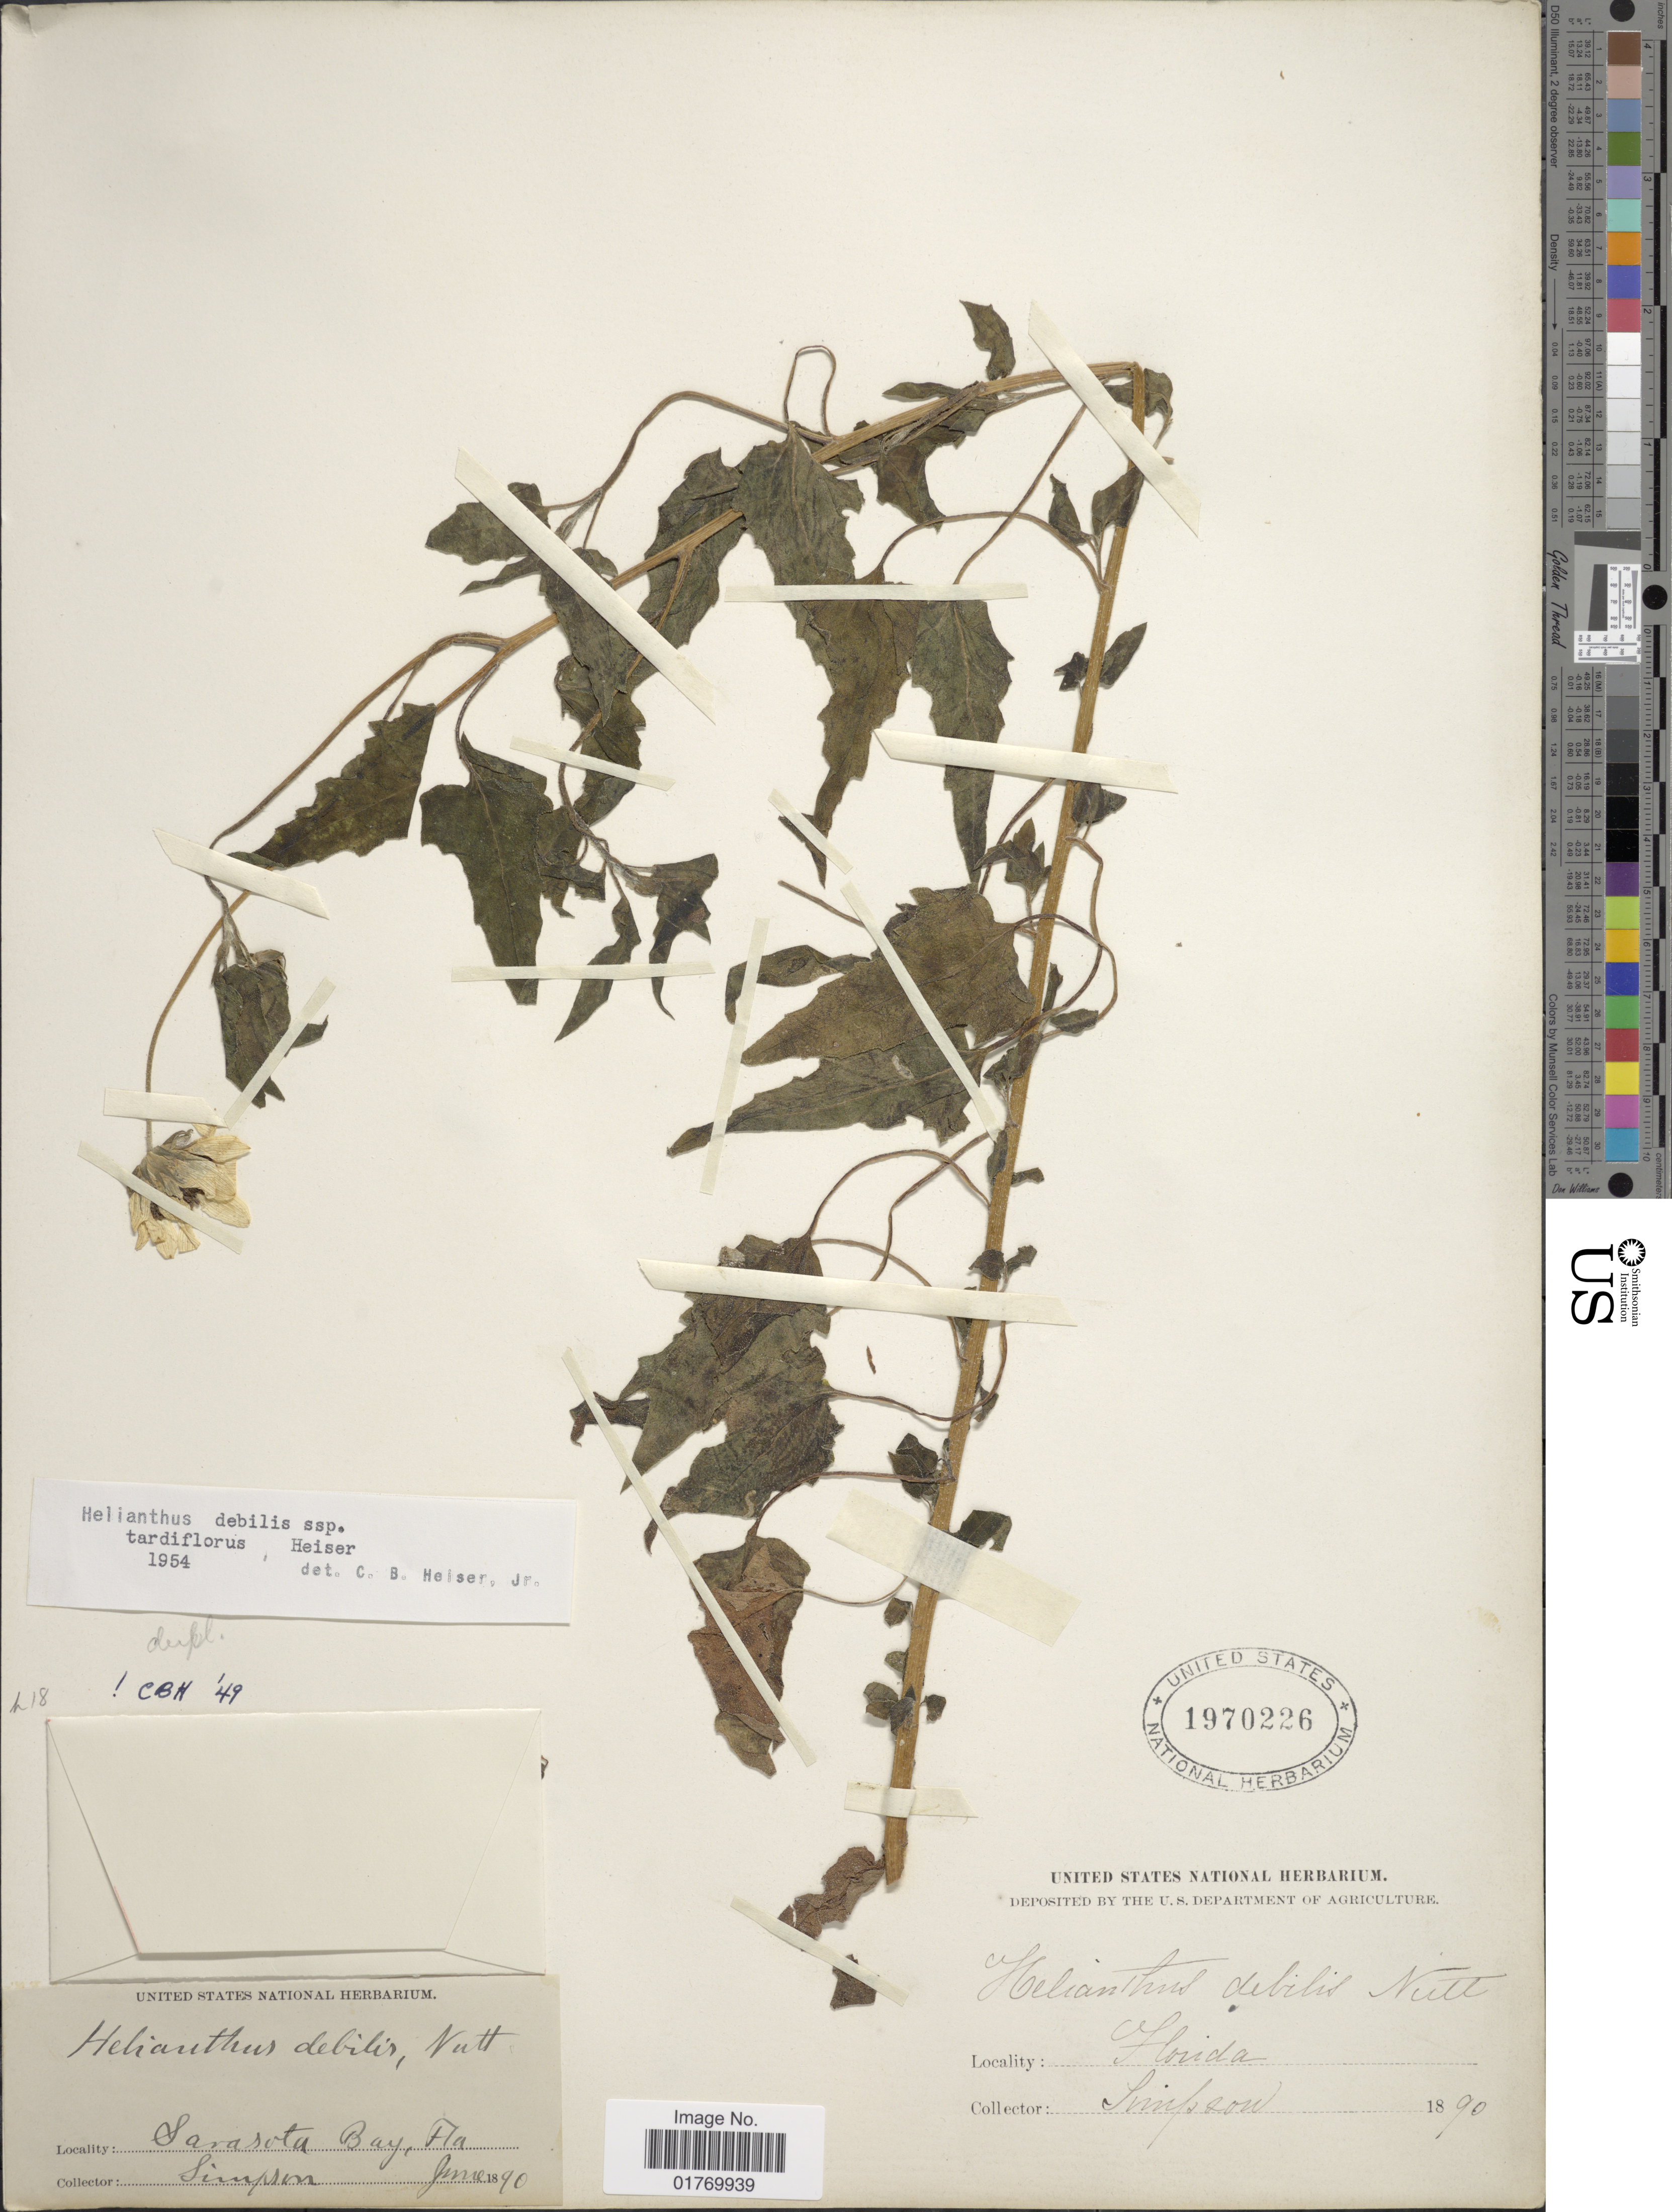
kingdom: Plantae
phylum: Tracheophyta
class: Magnoliopsida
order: Asterales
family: Asteraceae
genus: Helianthus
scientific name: Helianthus debilis subsp. tardiflorus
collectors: Simpson, --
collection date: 1890-06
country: United States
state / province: Florida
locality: Sarasota Bay, Fla.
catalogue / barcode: US 1970226